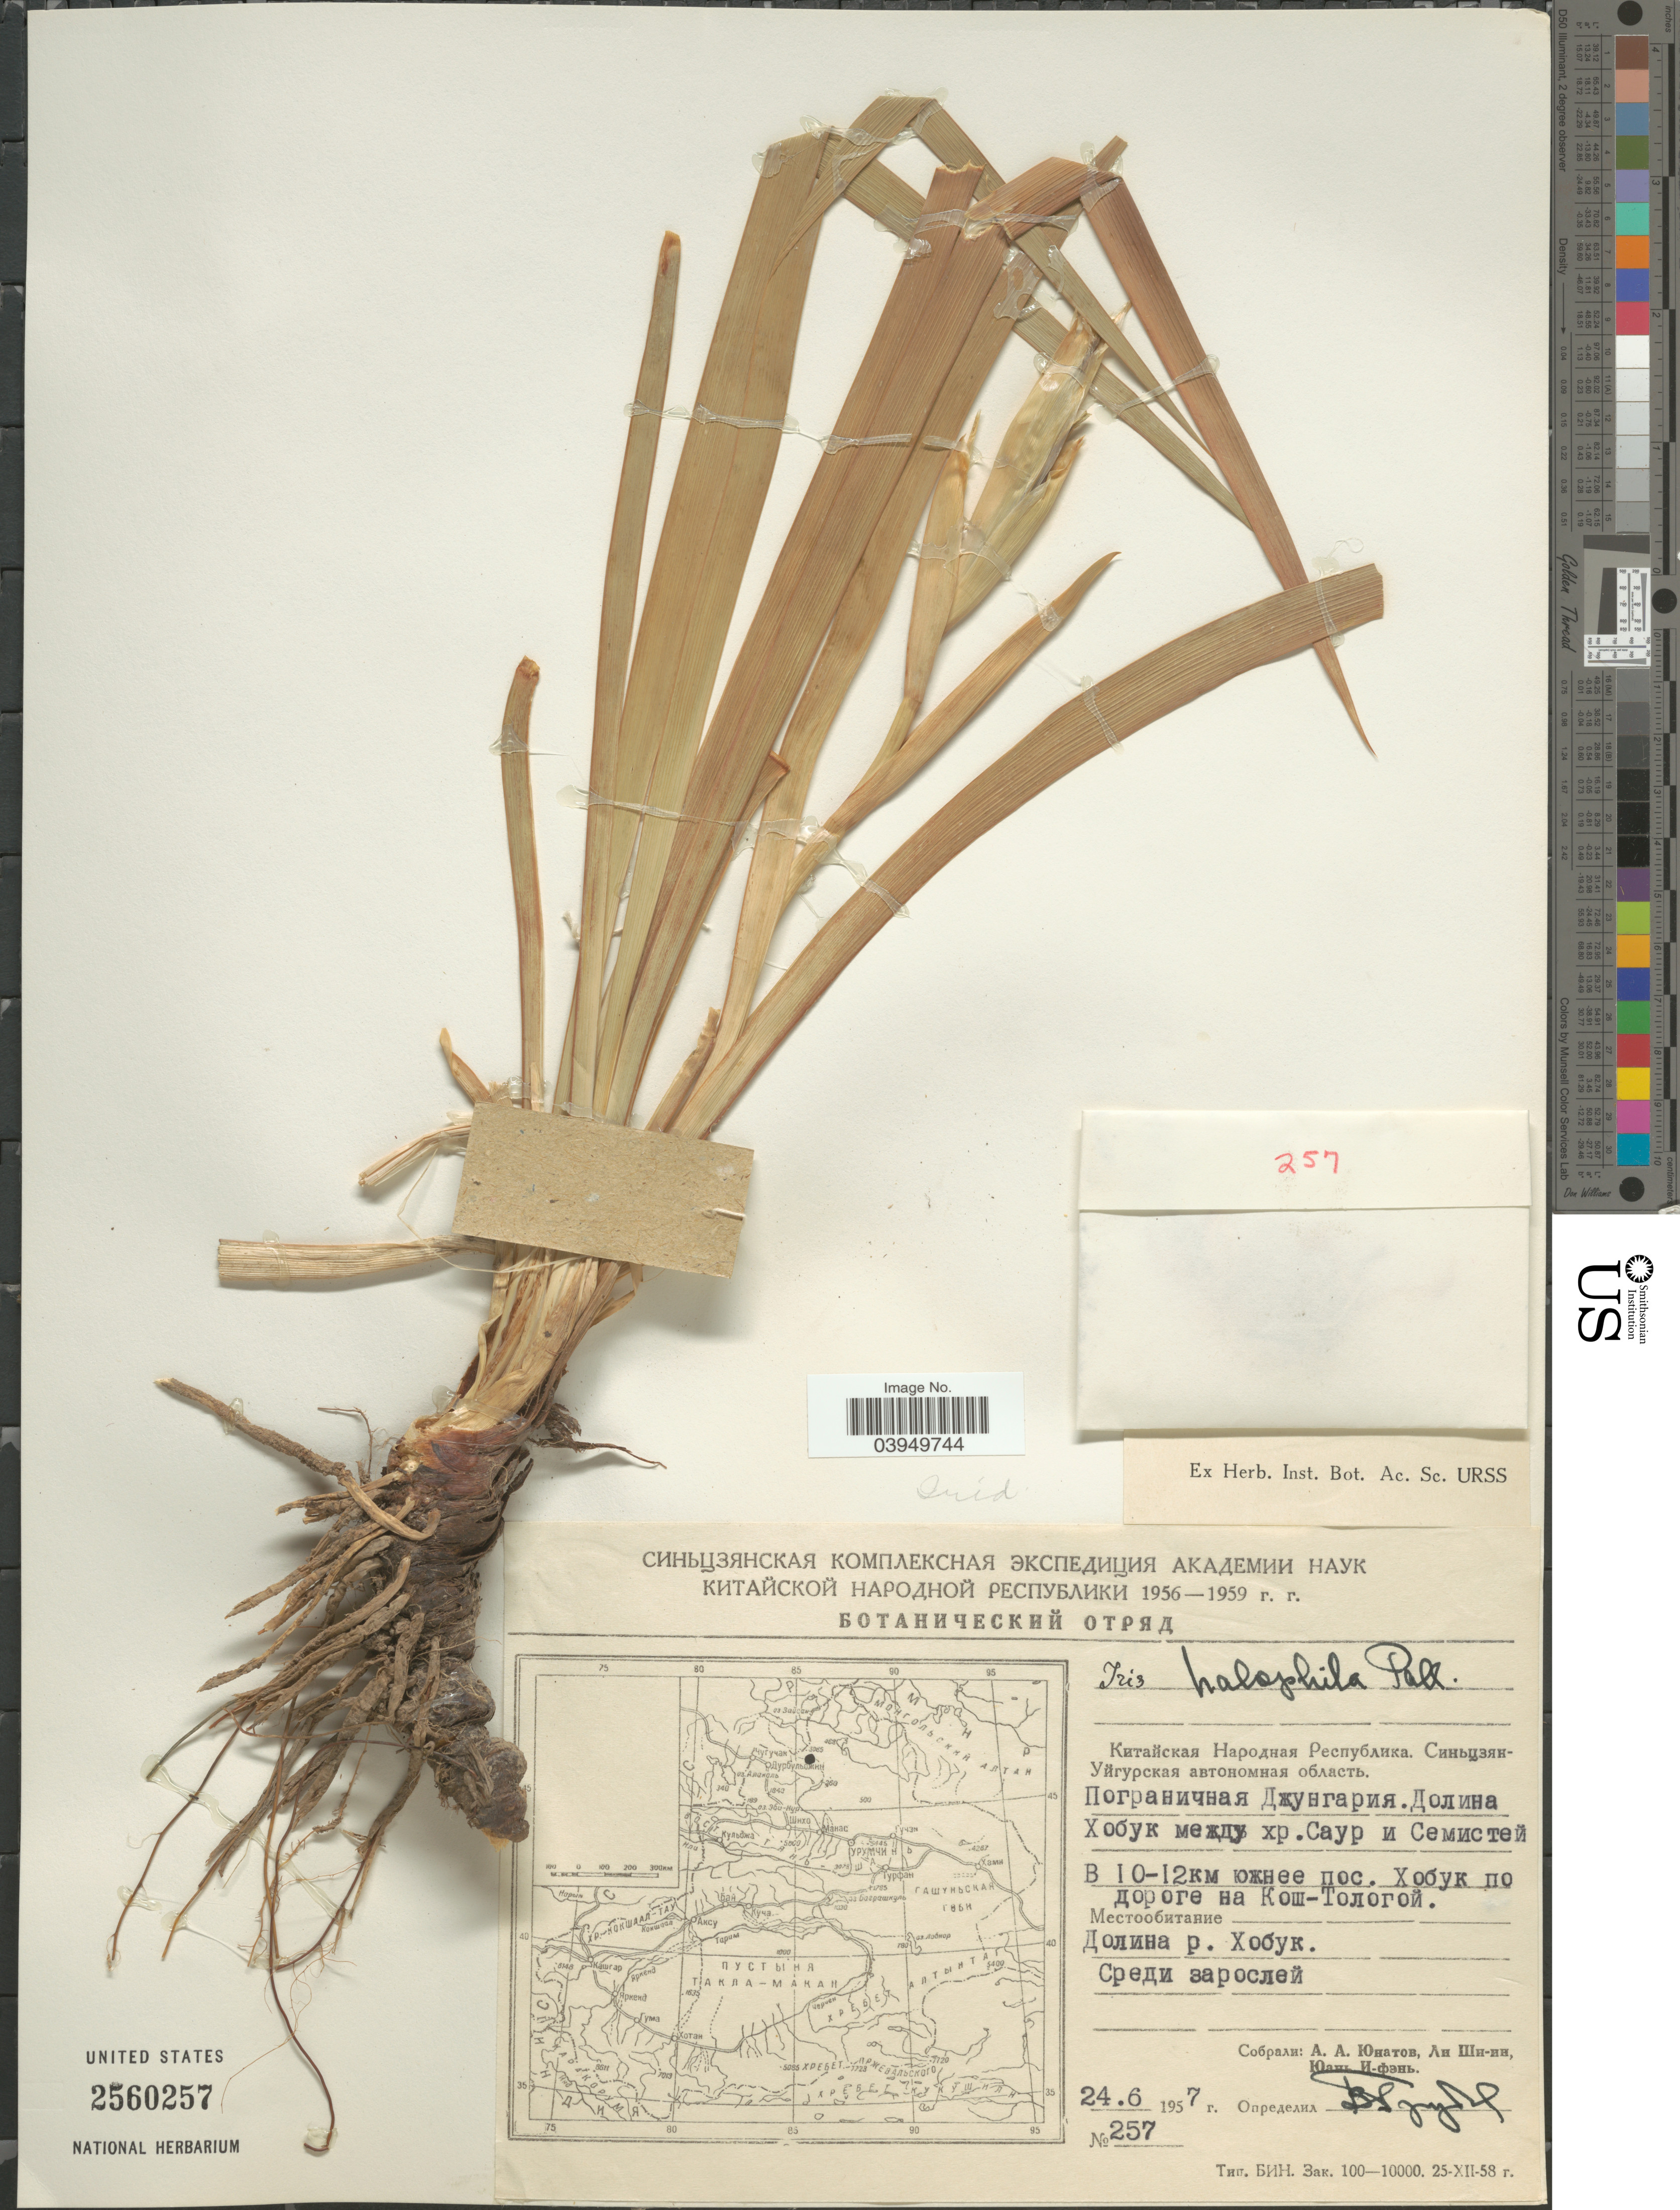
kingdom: Plantae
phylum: Tracheophyta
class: Liliopsida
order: Asparagales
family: Iridaceae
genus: Iris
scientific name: Iris halophila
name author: Pall.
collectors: A. Unatov, Li Shi-an & Yuan E-Fen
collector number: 257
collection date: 1957-06-24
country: China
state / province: Xinjiang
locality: Valle of river Khobuk, 10-12 km South of village Hoboksar on the road to Hoxtolgay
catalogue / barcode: US 2560257